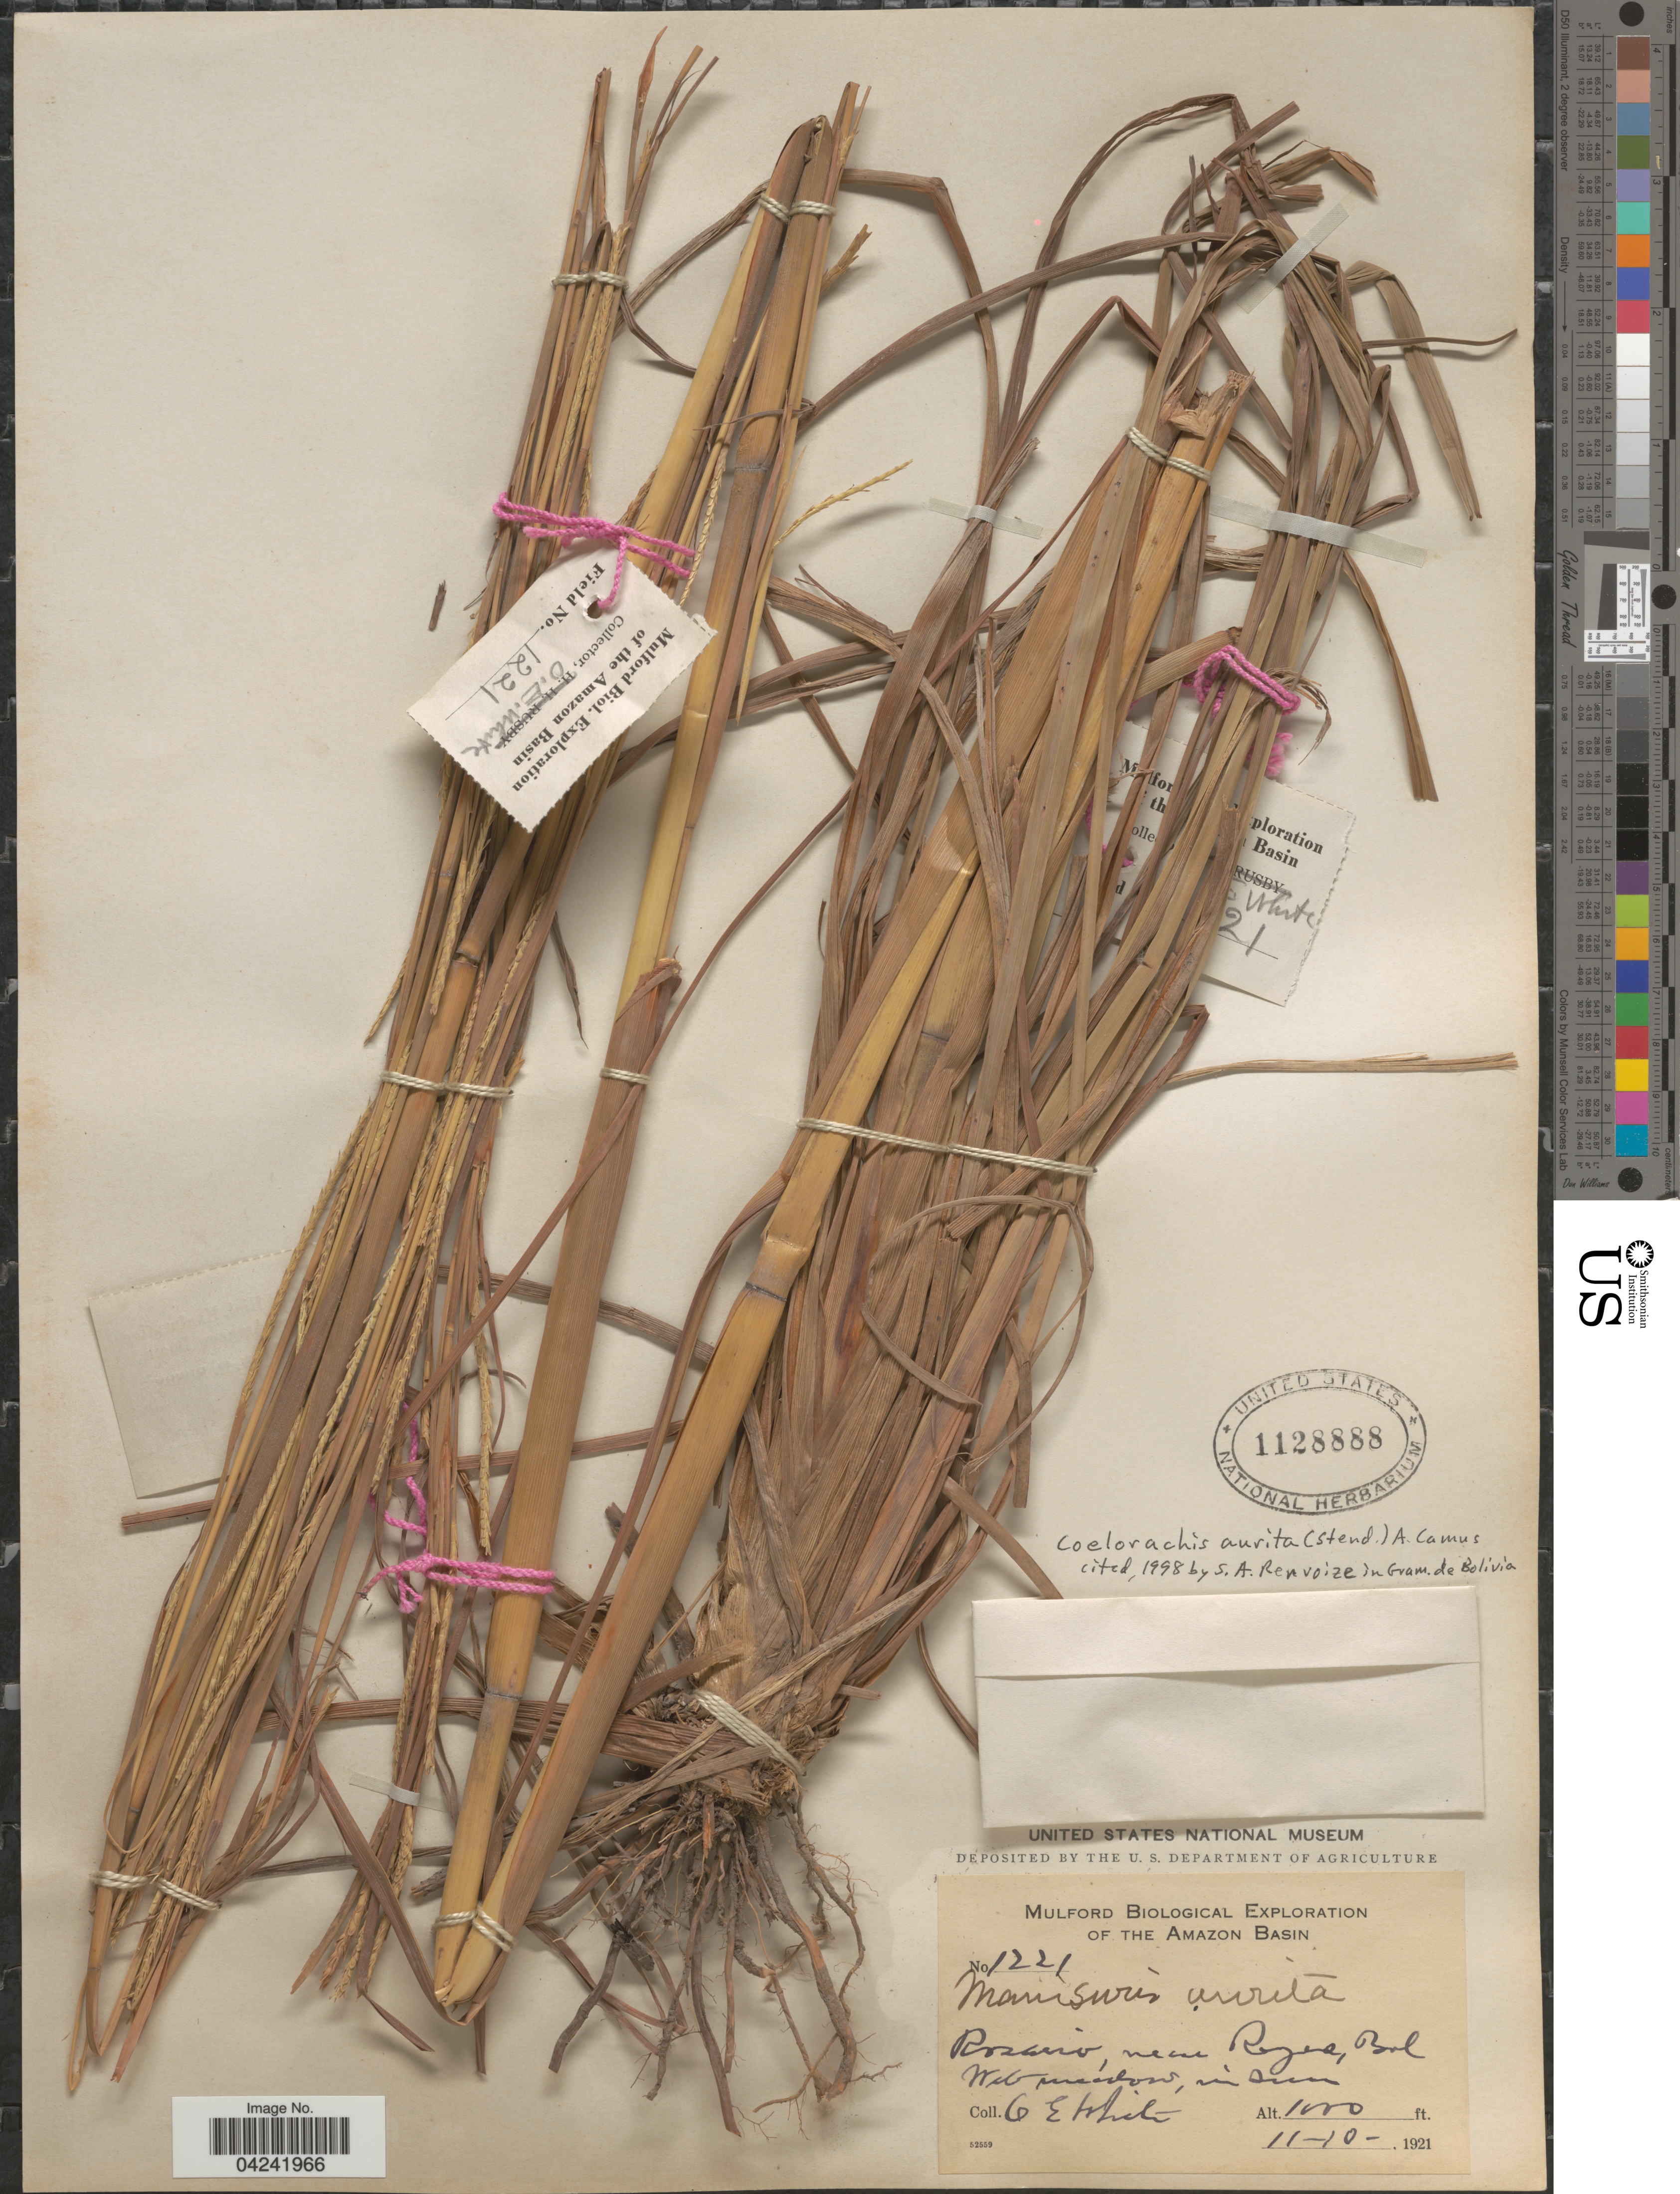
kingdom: Plantae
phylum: Tracheophyta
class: Liliopsida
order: Poales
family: Poaceae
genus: Mnesithea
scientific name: Mnesithea aurita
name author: (Steud.) de Koning & Sosef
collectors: O. E. White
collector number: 1221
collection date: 1921-10-11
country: Bolivia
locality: Mulford Biological Exploration of the Amazon Basin. Rosario, near Reyes, Bol.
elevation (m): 305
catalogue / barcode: US 1128888